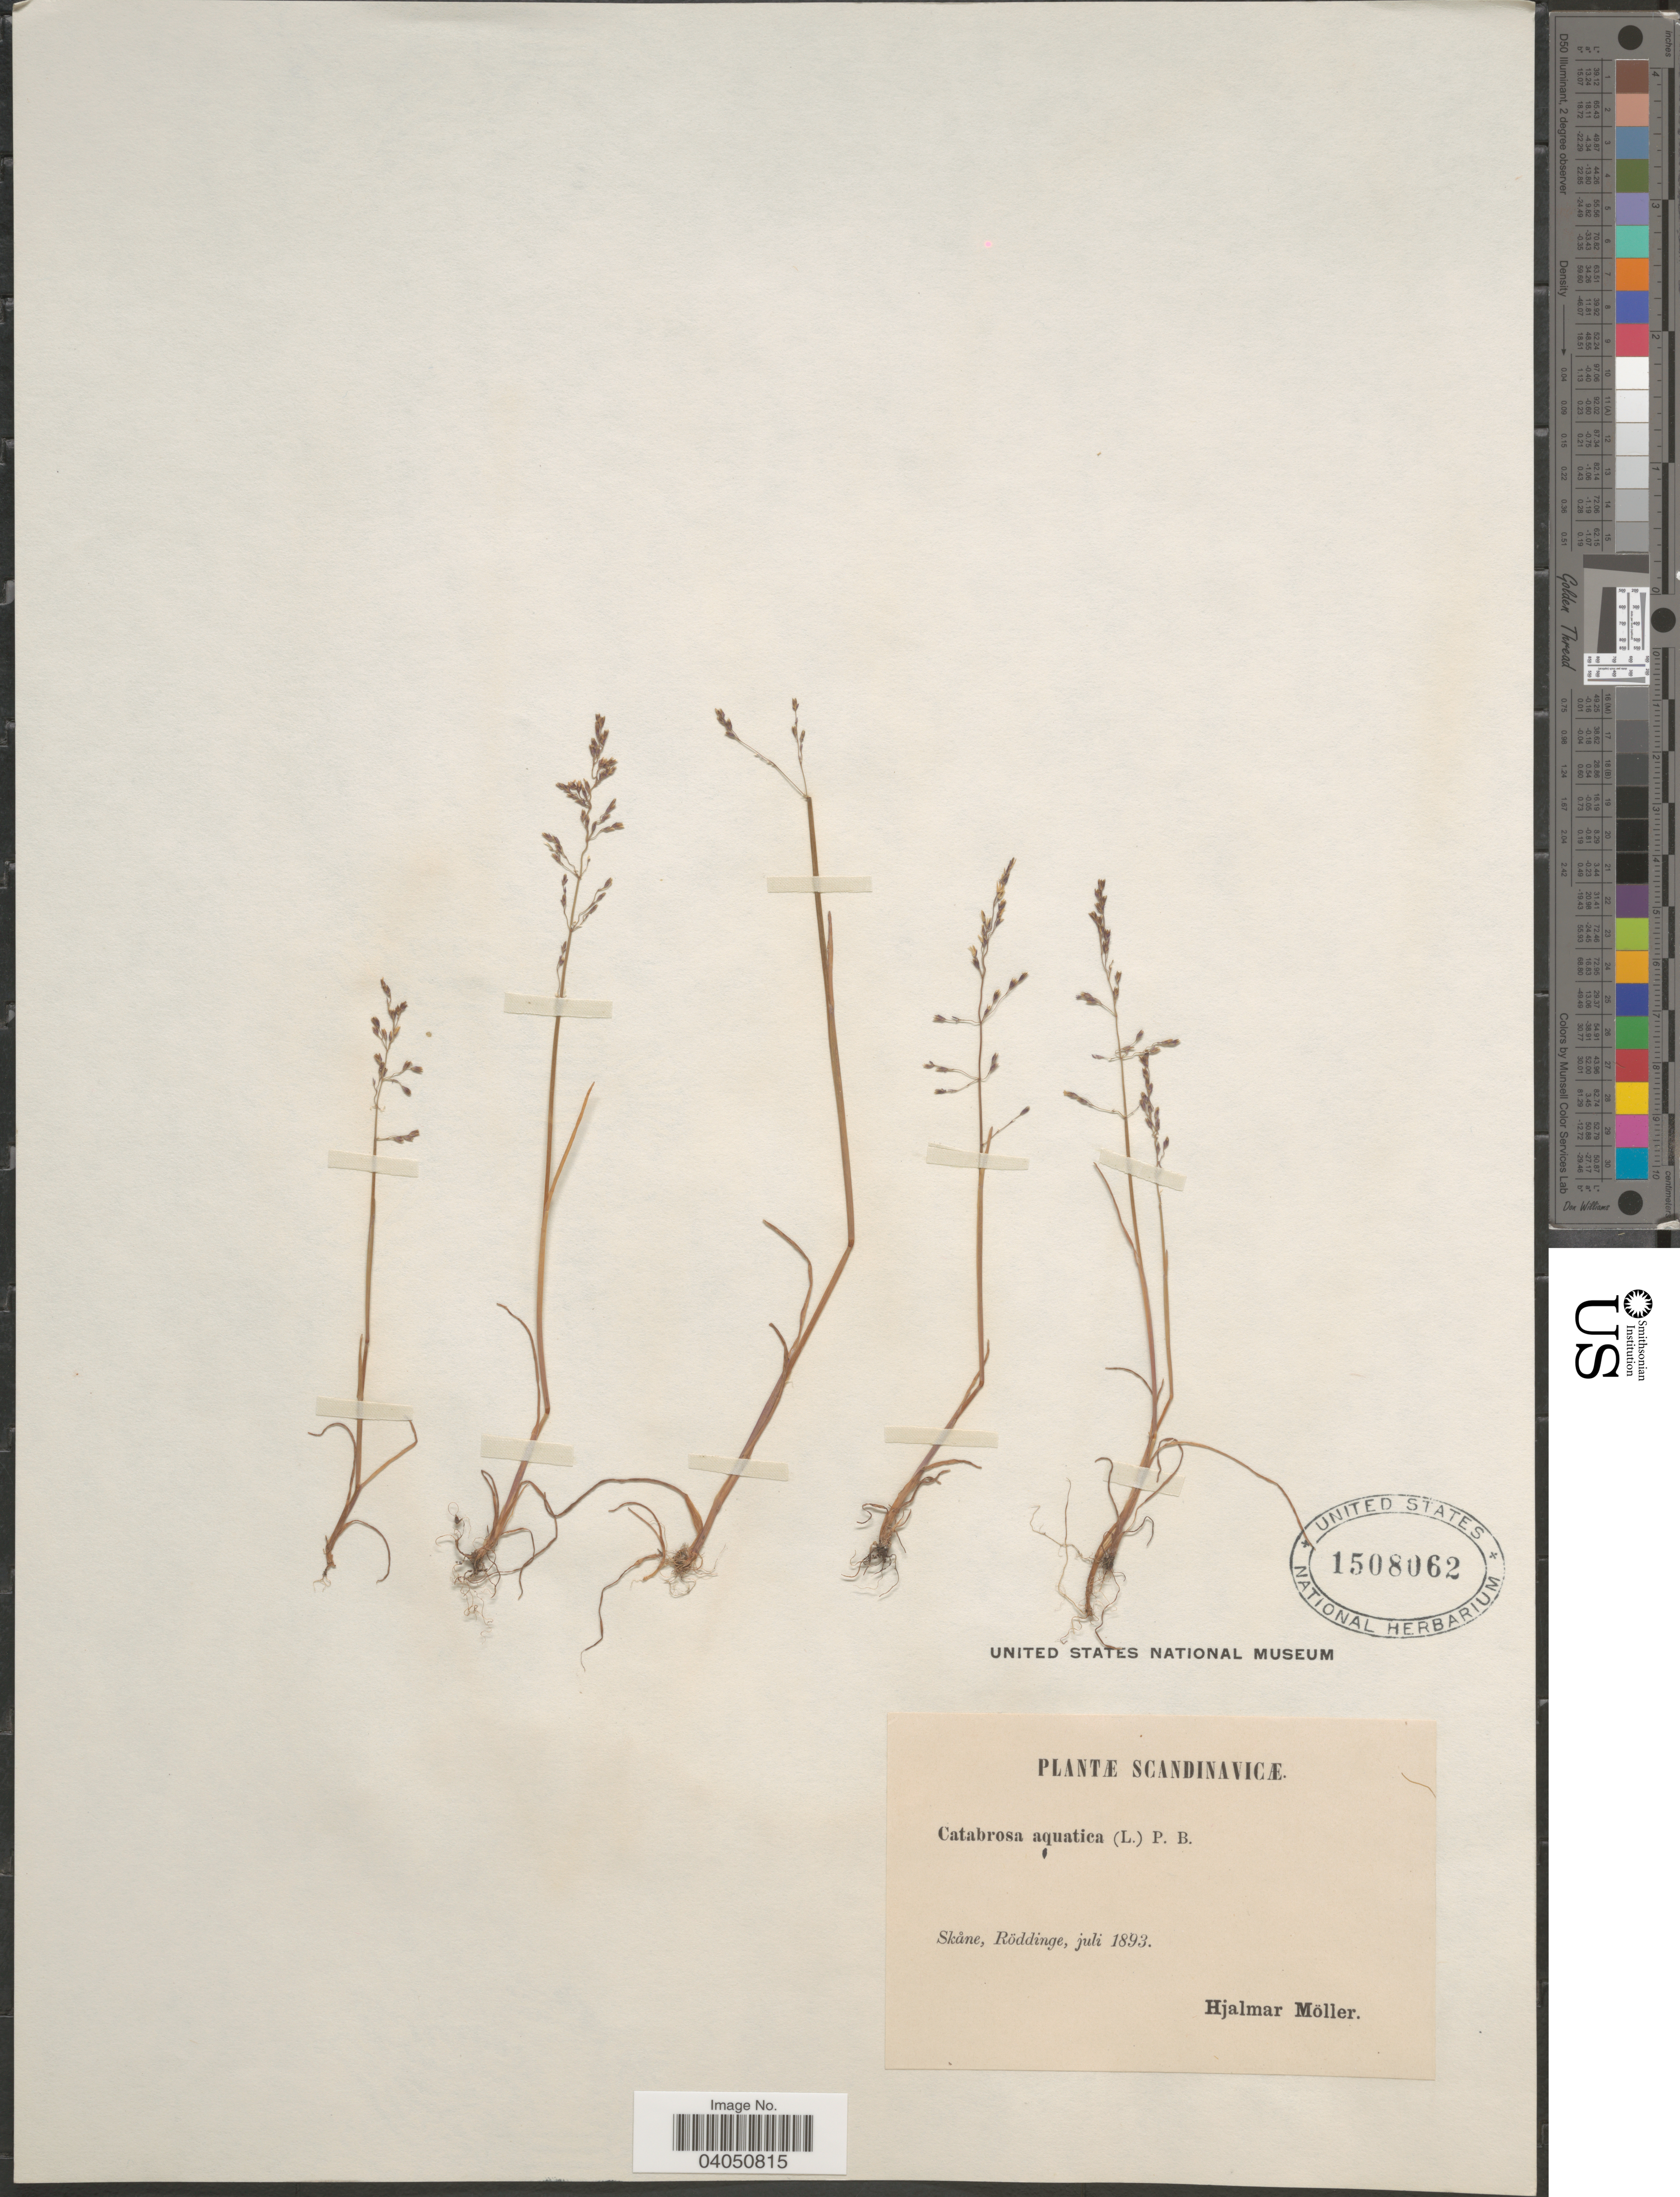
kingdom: Plantae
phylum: Tracheophyta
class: Liliopsida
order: Poales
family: Poaceae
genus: Catabrosa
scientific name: Catabrosa aquatica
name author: (L.) P. Beauv.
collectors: H. Möller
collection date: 1893-07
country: Sweden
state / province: Skåne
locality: Scandinavicæ. Röddinge.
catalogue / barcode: US 1508062